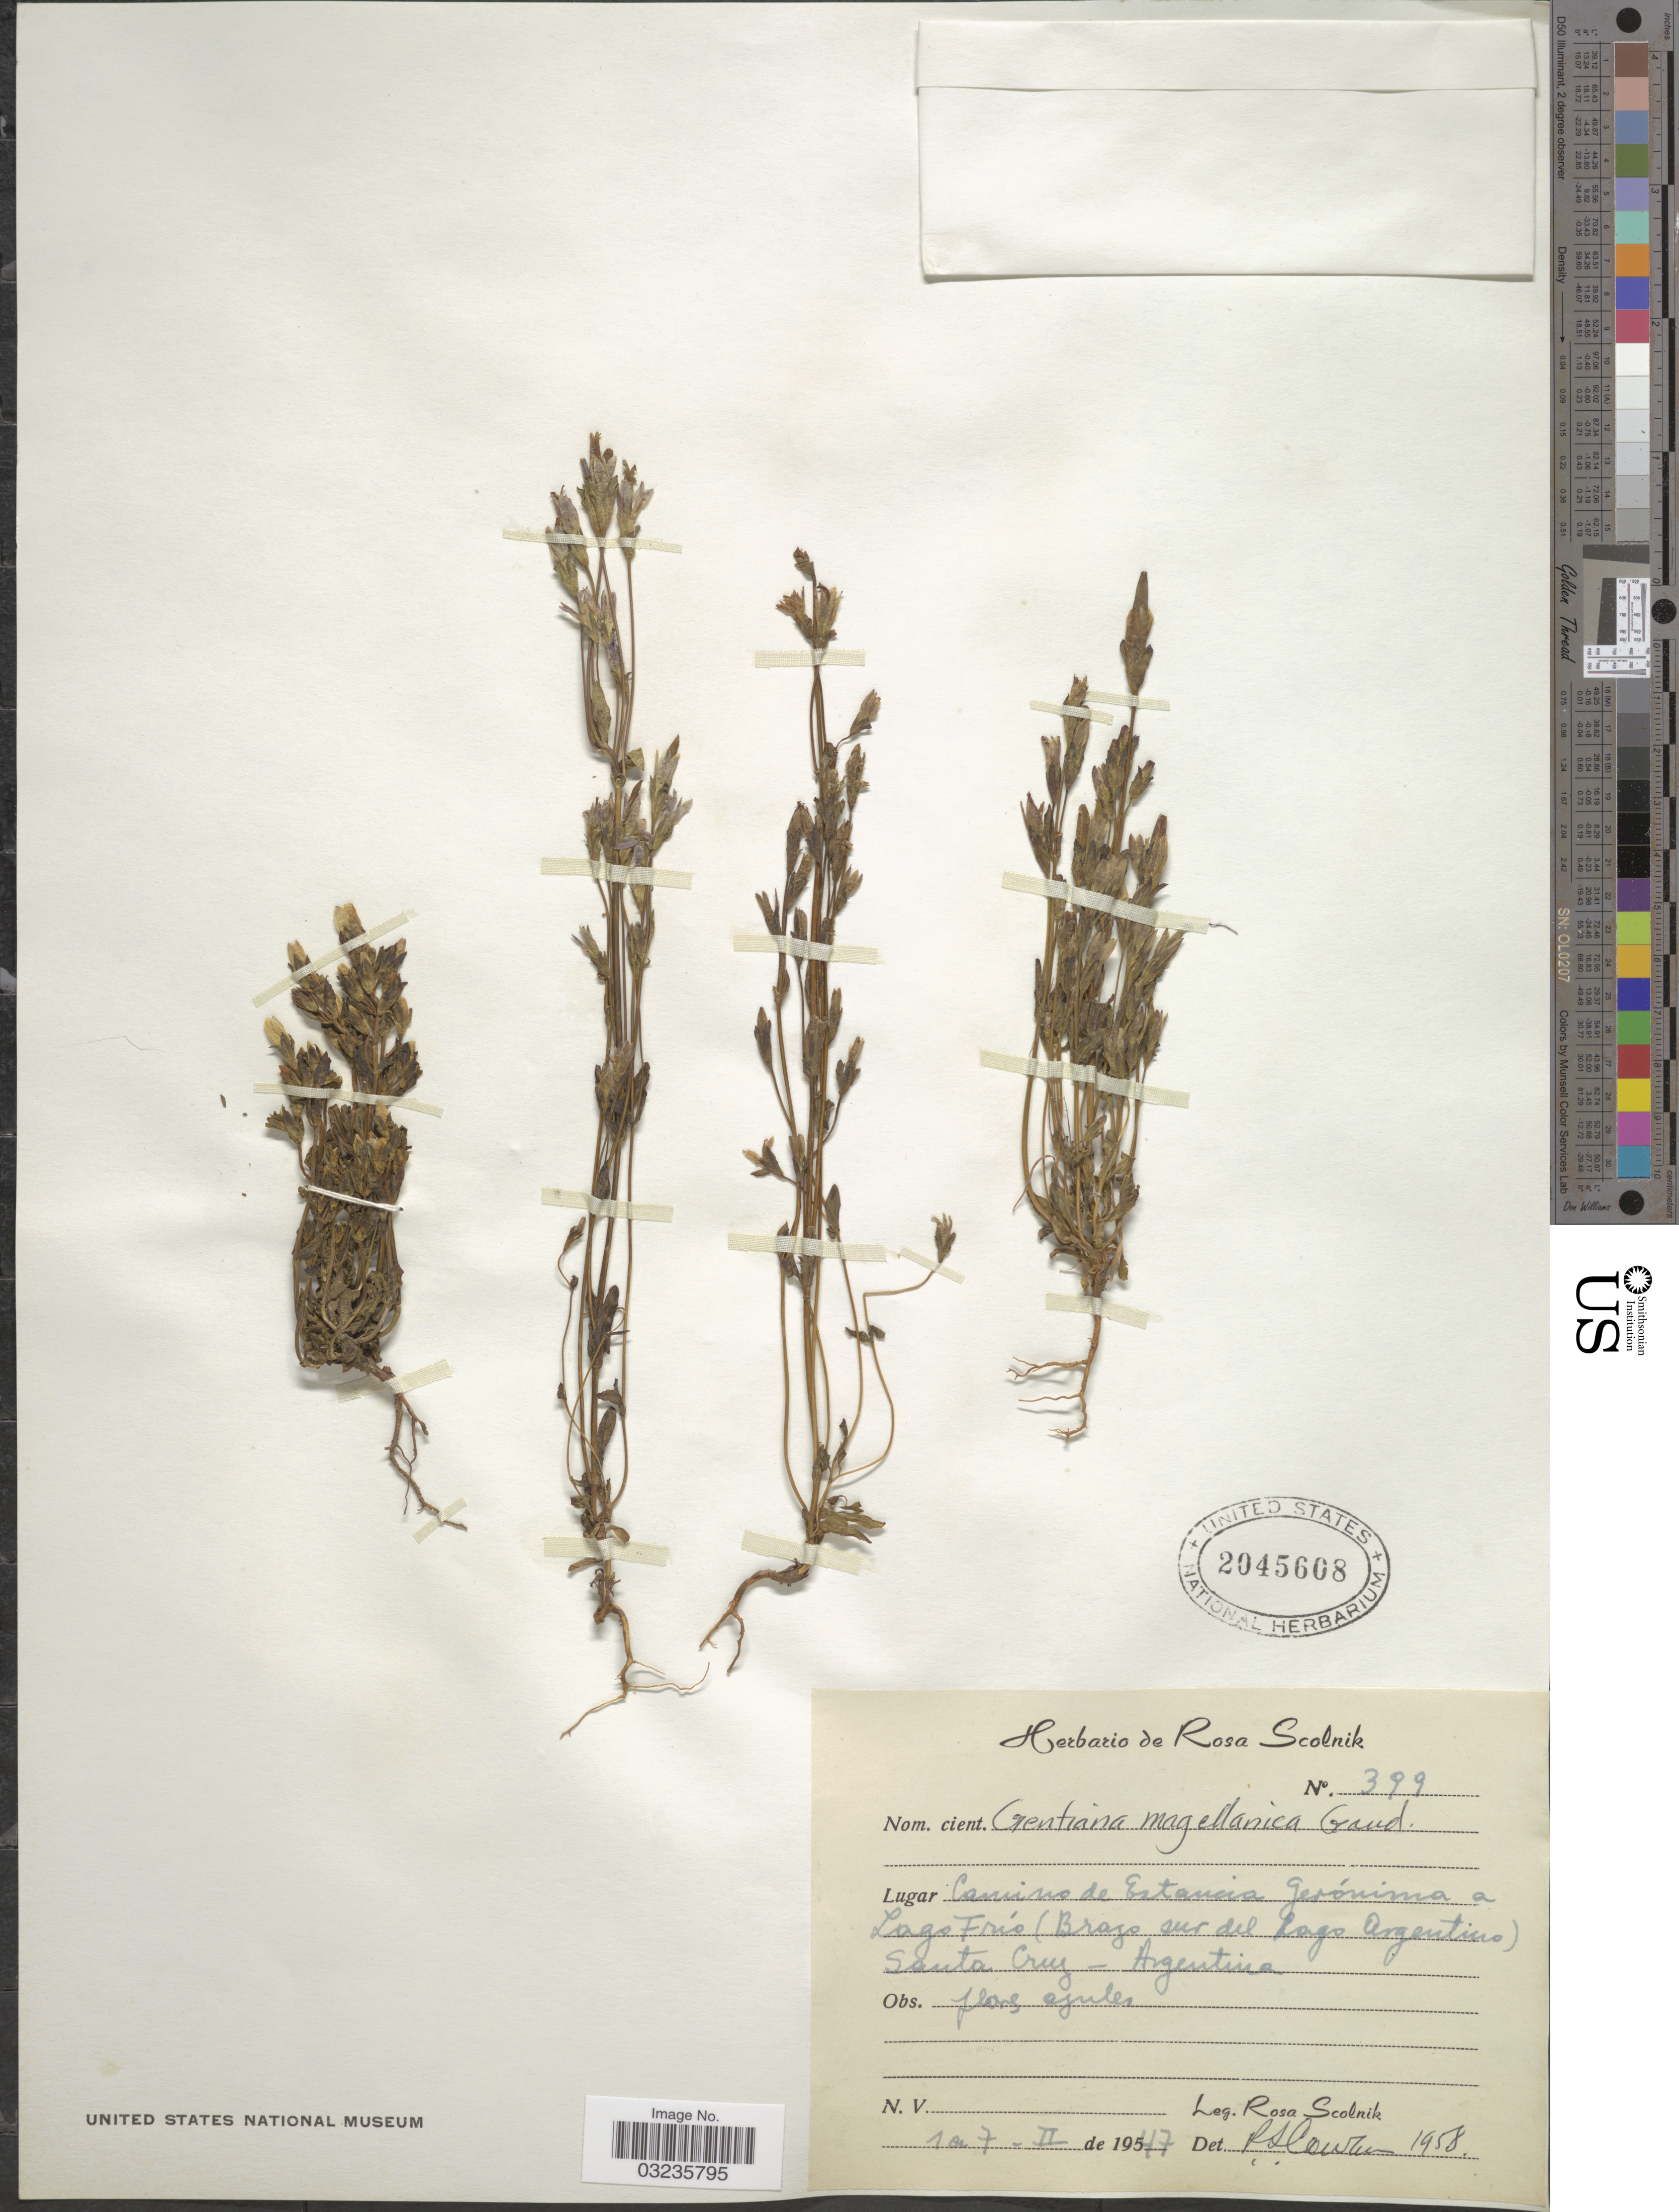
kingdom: Plantae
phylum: Tracheophyta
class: Magnoliopsida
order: Gentianales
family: Gentianaceae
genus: Gentiana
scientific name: Gentiana magellanica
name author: Gaudich.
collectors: R. Scolnik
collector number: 399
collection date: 1947-02-01/1947-02-07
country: Argentina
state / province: Santa Cruz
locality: Camino de Estancia Gerónimo a Lago Frío (Brazo sur del Lago Argentino).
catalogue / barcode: US 2045608